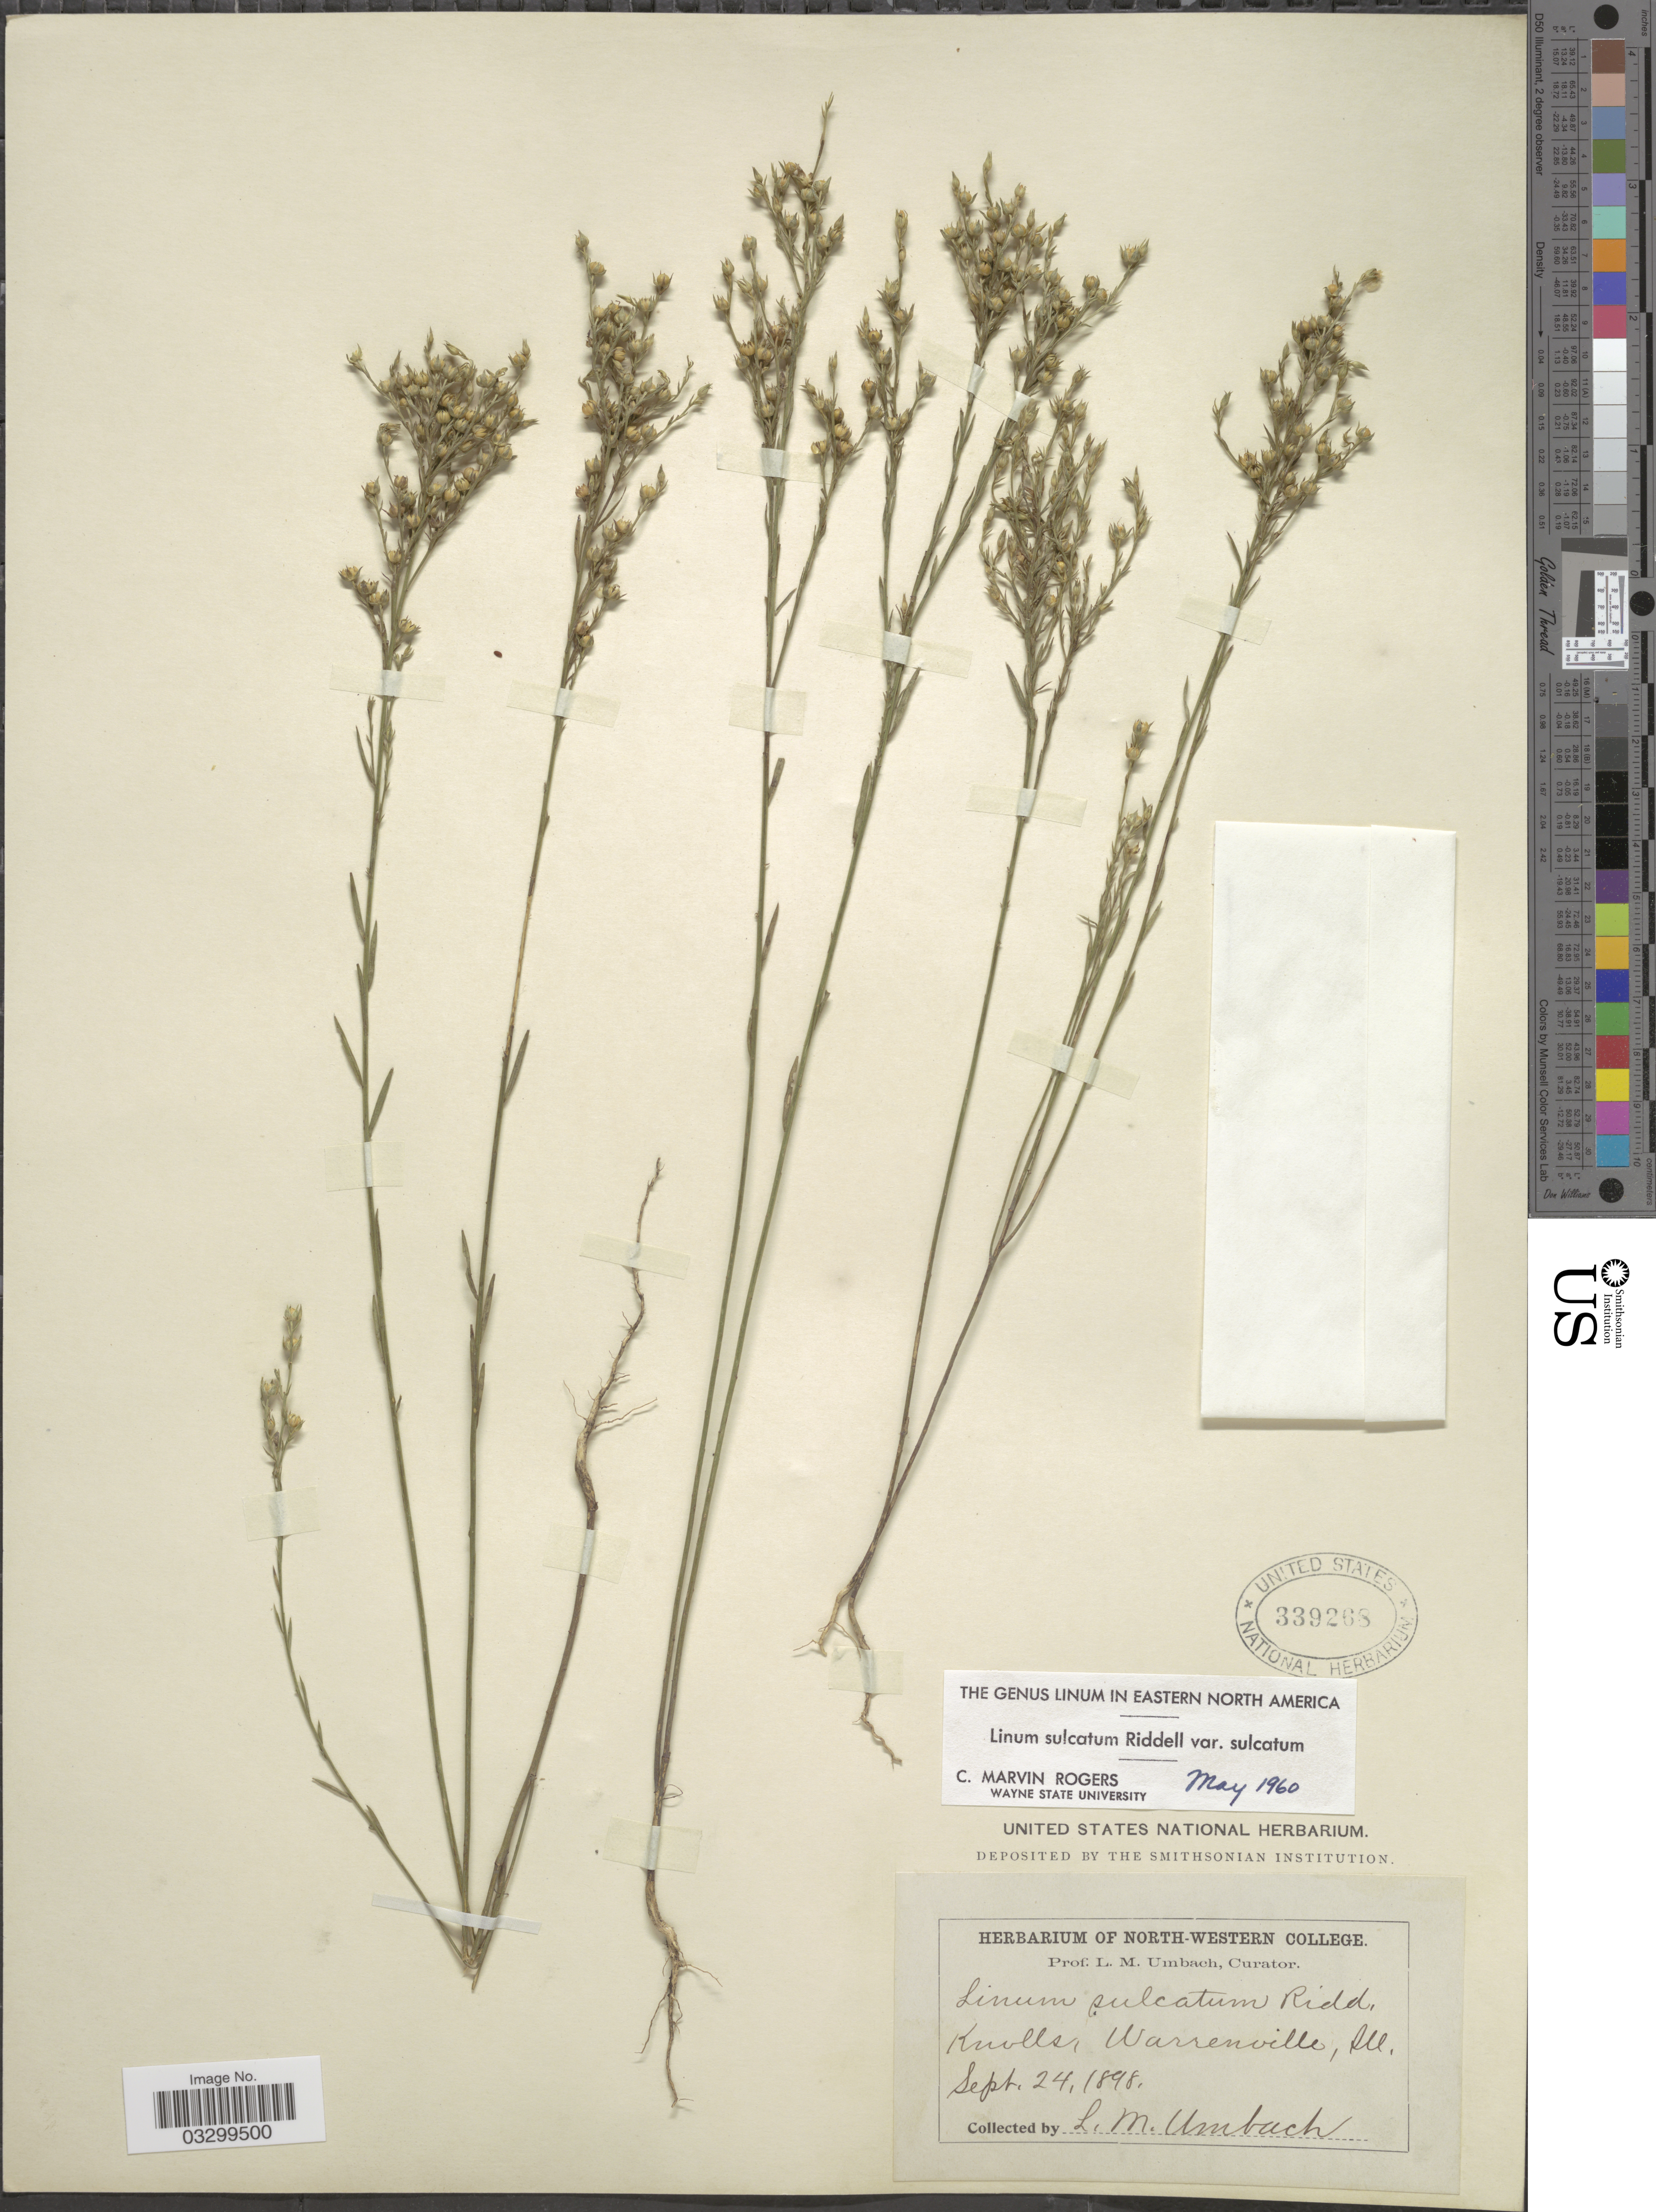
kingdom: Plantae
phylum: Tracheophyta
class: Magnoliopsida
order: Malpighiales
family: Linaceae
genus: Linum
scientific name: Linum sulcatum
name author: Riddell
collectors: L. M. Umbach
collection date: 1898-09-24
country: United States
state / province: Illinois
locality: Knolls, Warrenville.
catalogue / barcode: US 339268